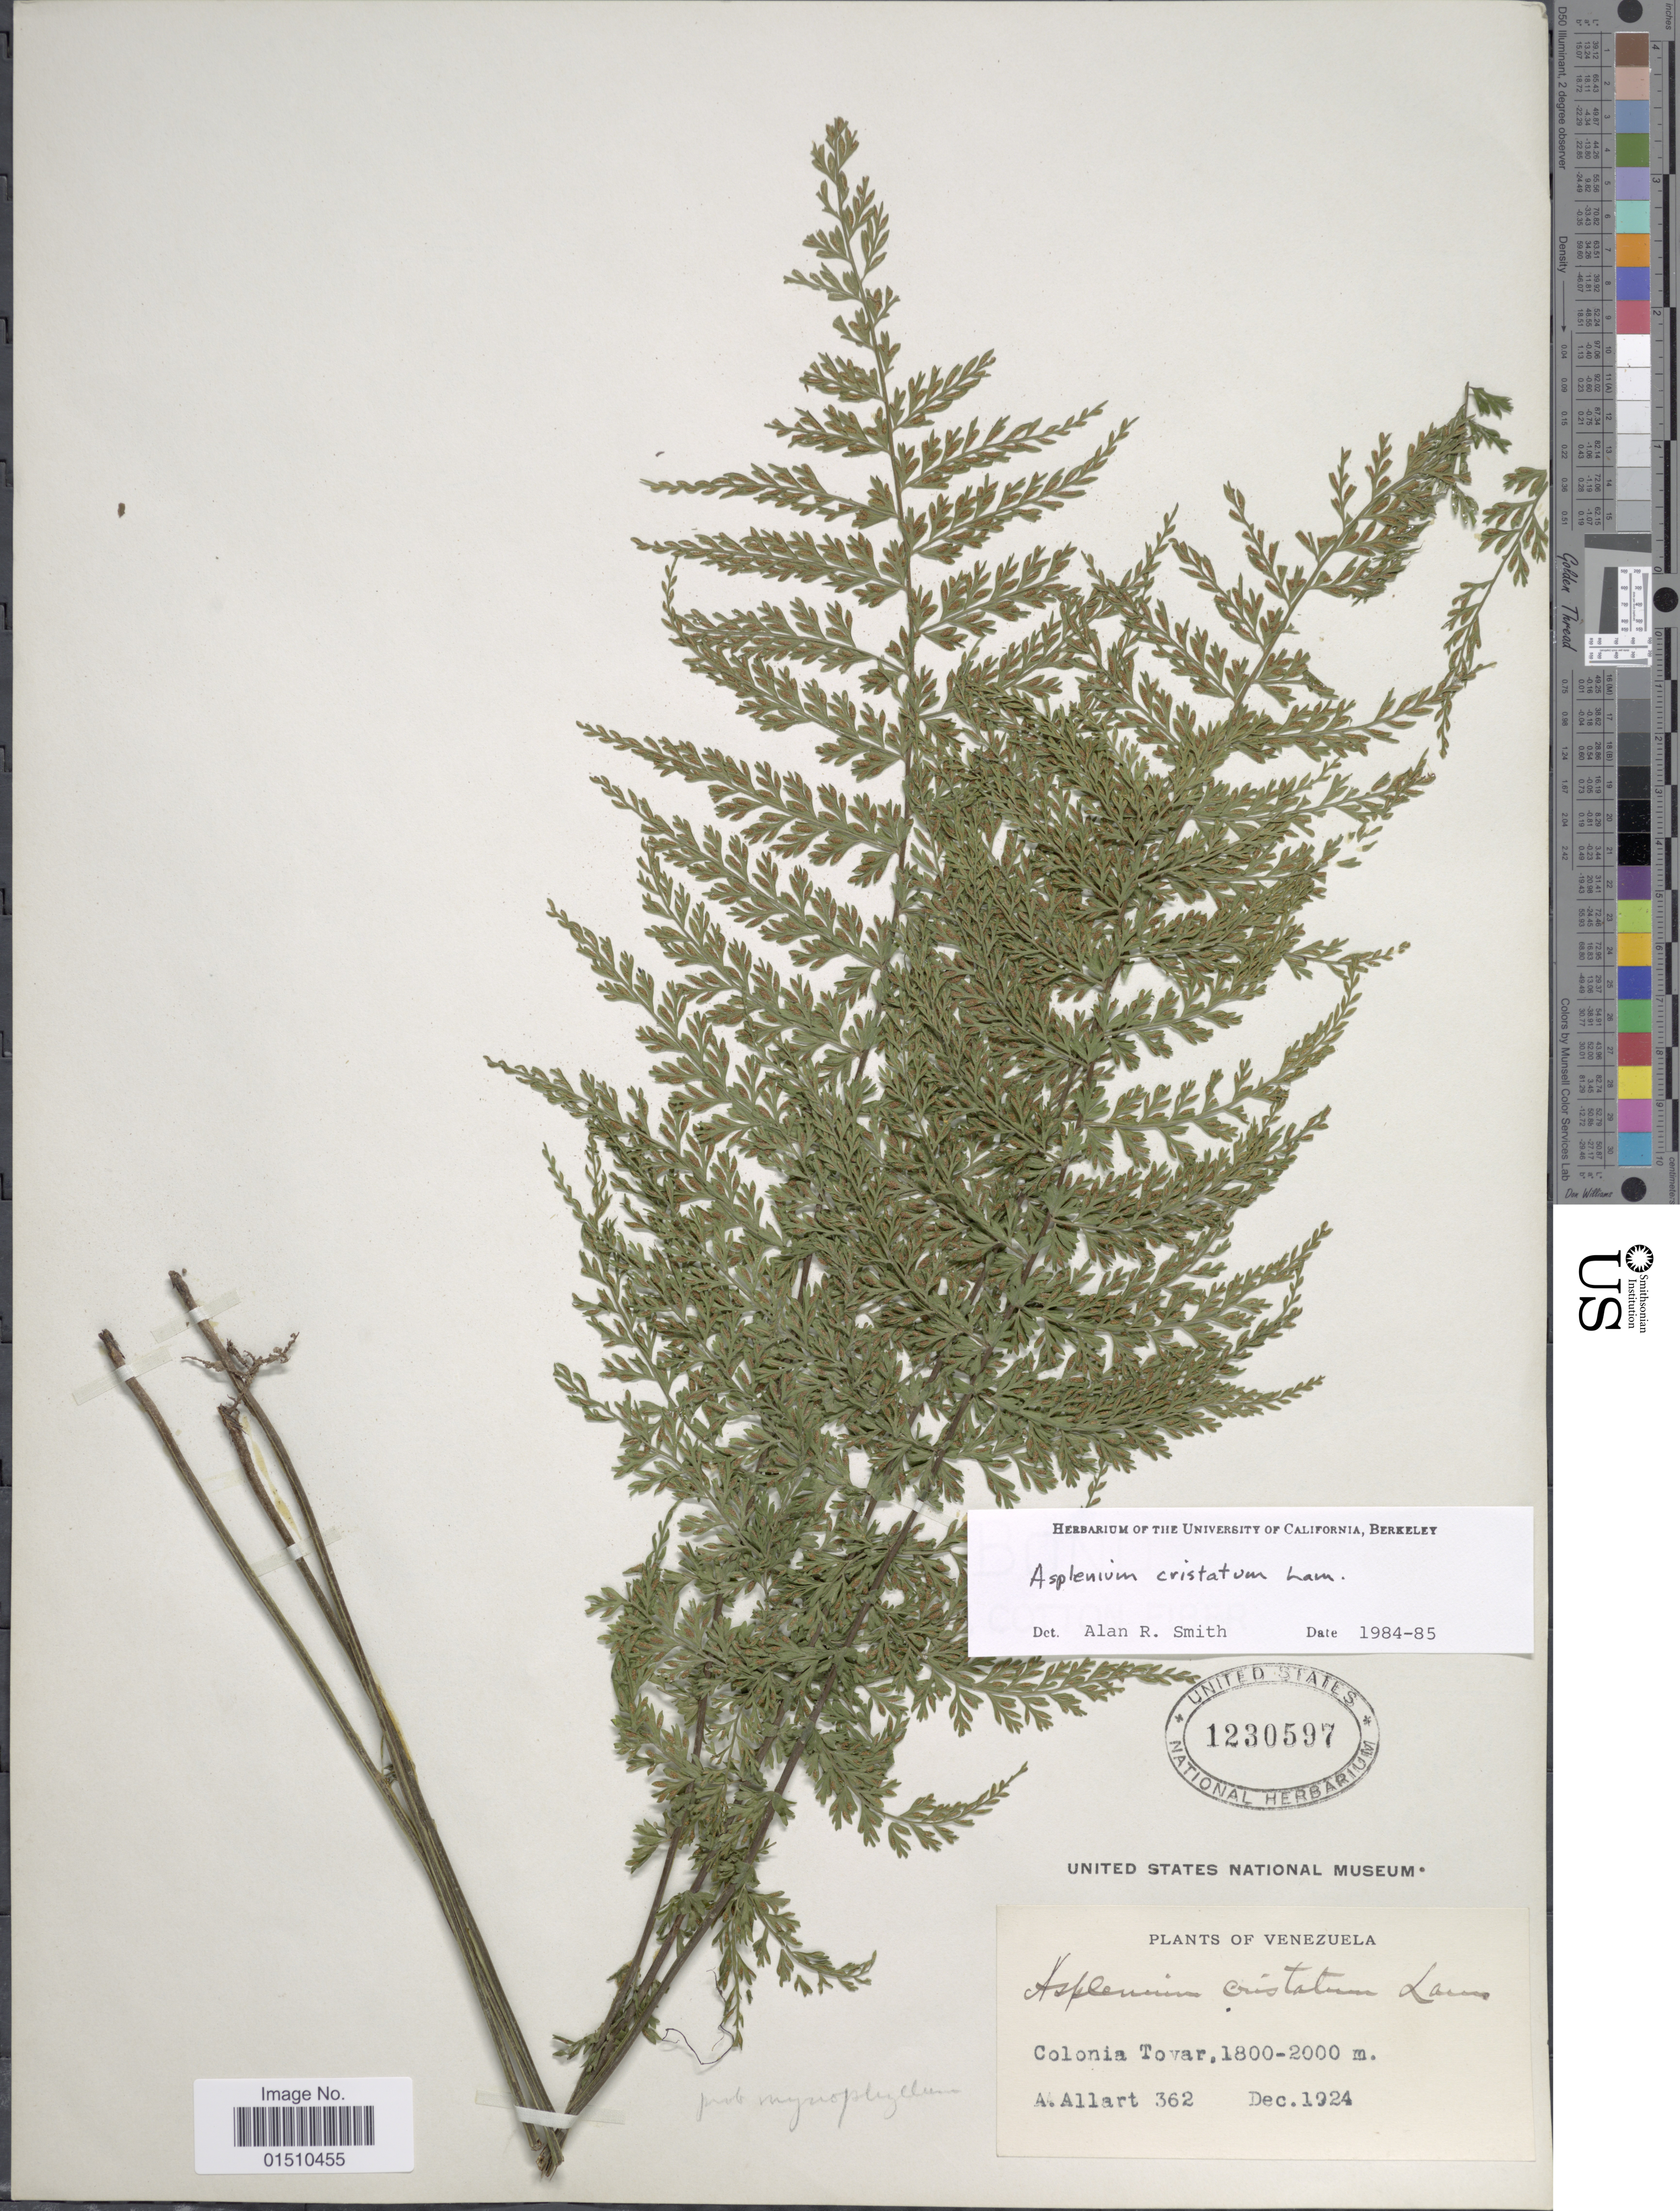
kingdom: Plantae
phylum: Tracheophyta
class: Polypodiopsida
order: Polypodiales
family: Aspleniaceae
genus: Asplenium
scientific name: Asplenium cristatum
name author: Lam.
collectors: A. Allart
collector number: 362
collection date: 1924-12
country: Venezuela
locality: Venezuela, Colonia Tovar.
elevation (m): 1800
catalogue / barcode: US 1230597